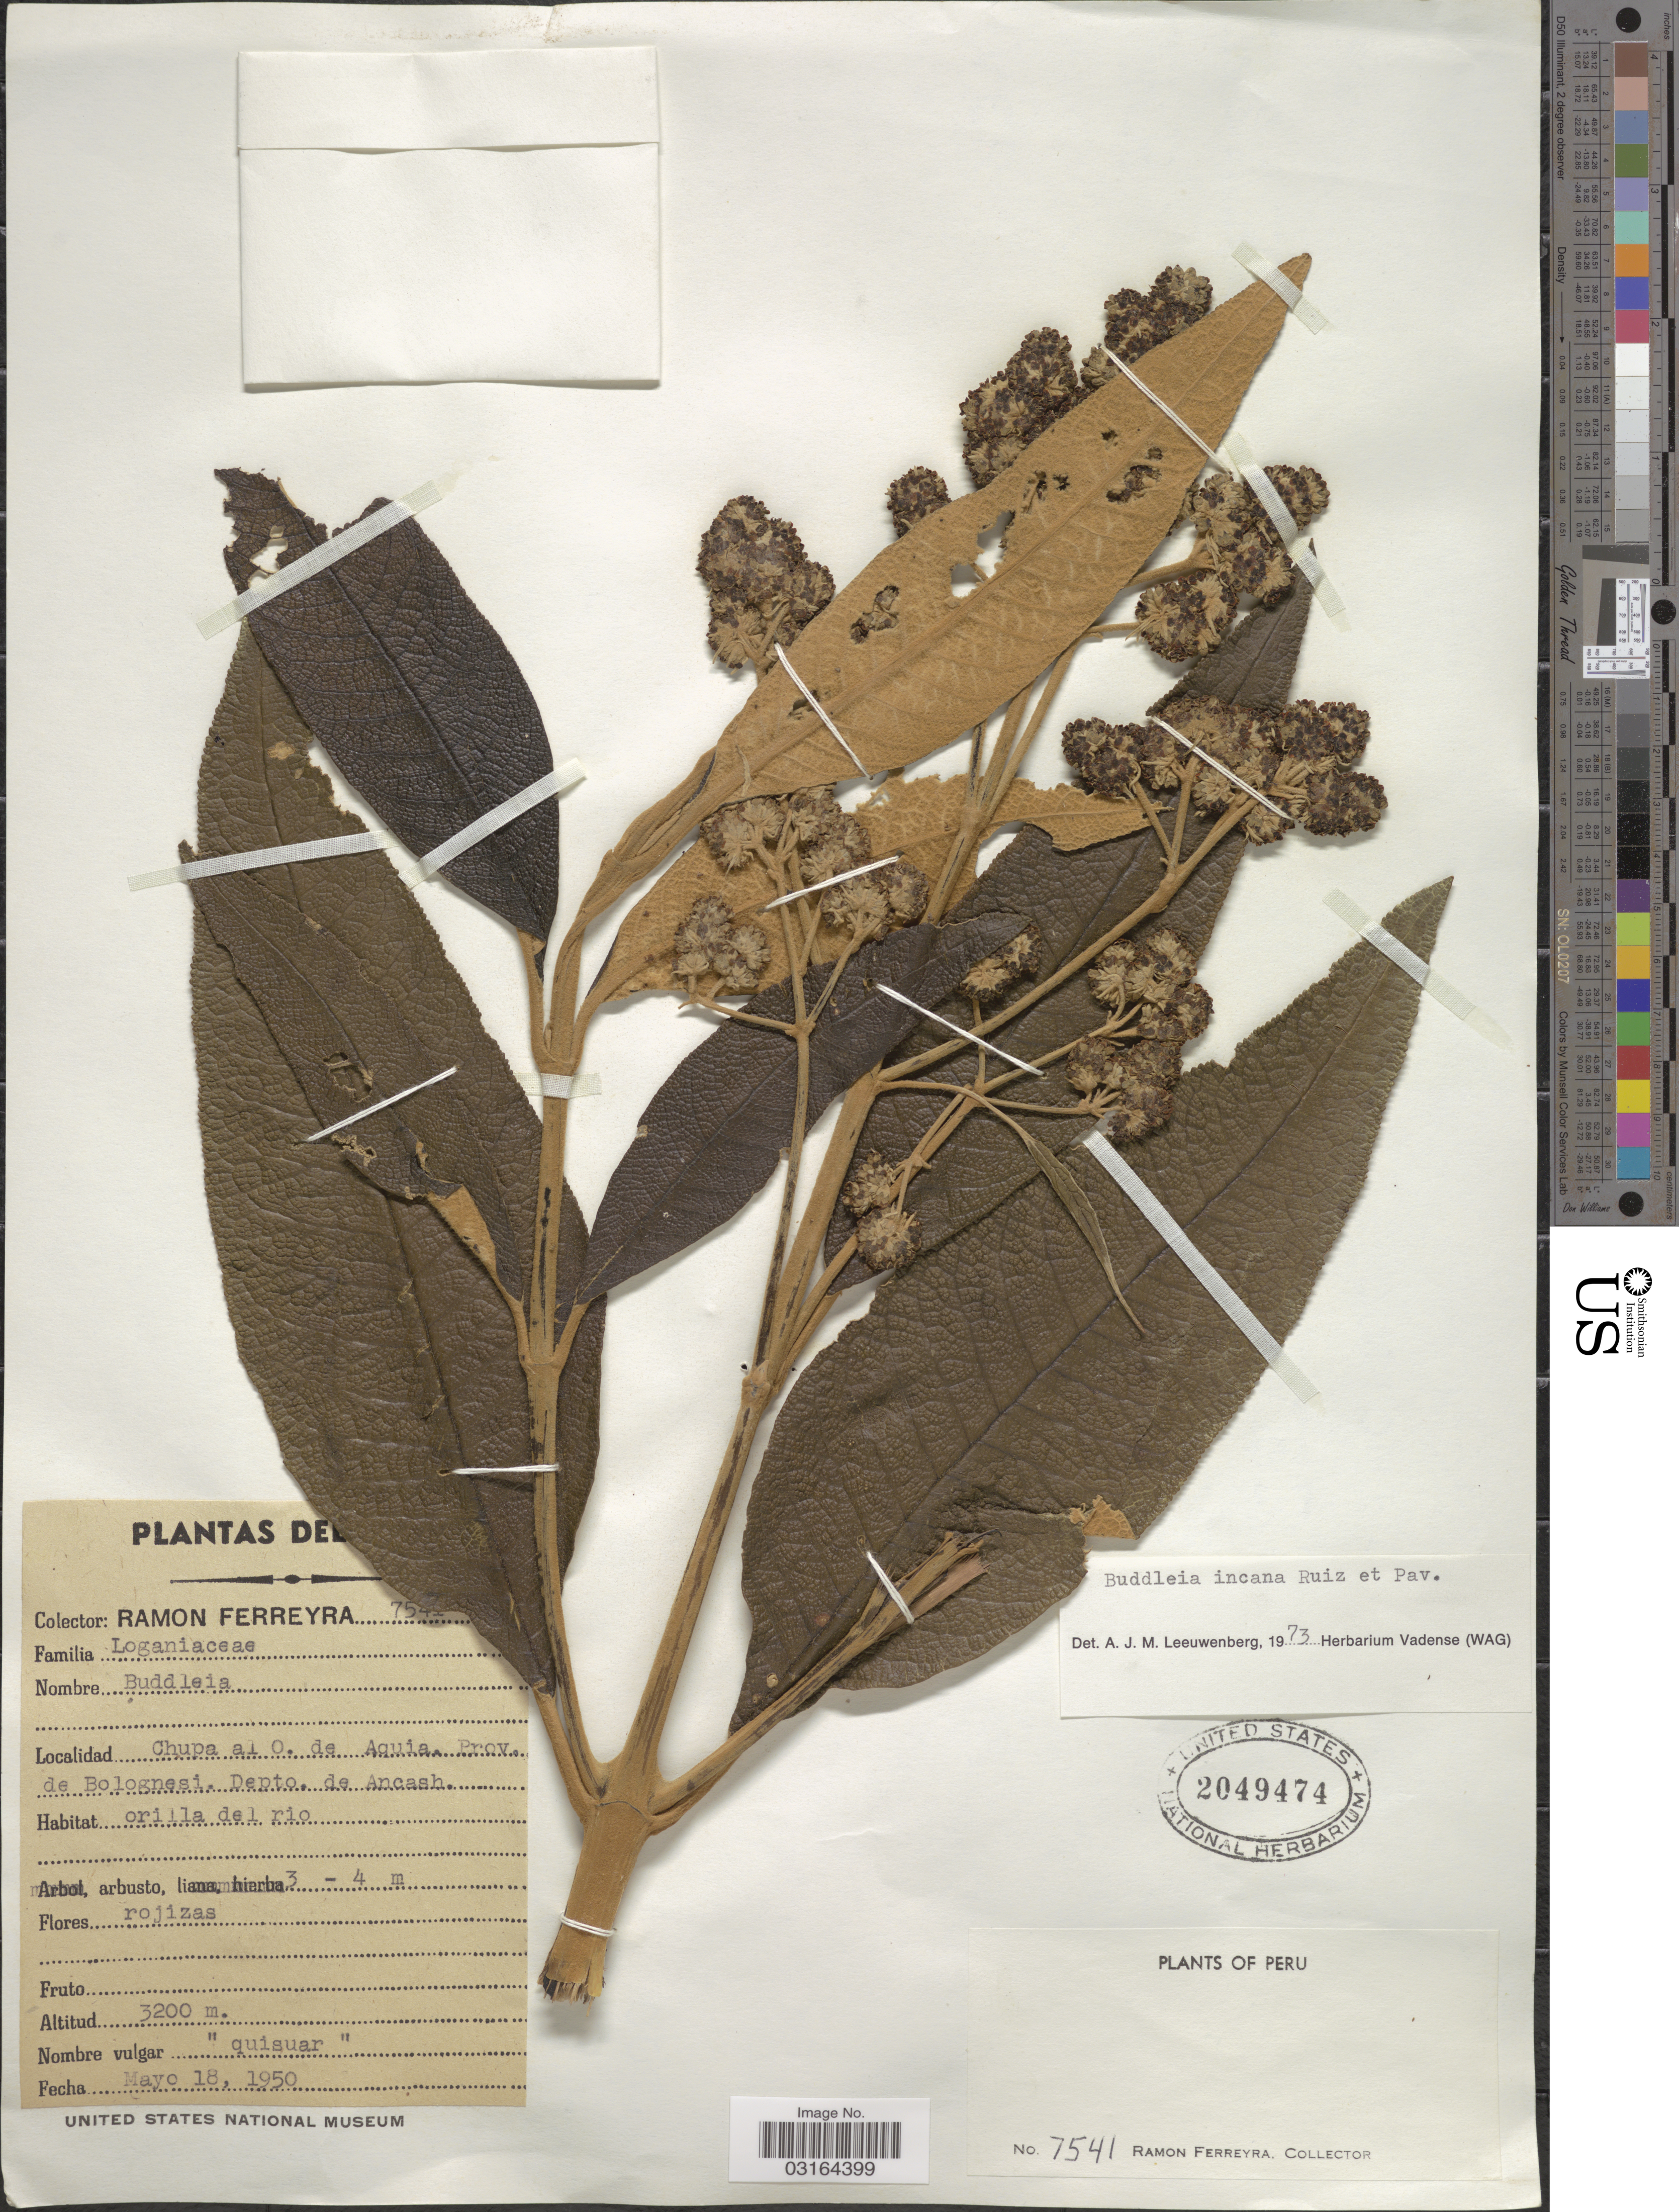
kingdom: Plantae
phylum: Tracheophyta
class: Magnoliopsida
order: Lamiales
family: Scrophulariaceae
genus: Buddleja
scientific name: Buddleja incana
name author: Ruiz & Pav.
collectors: R. A. Ferreyra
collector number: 7541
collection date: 1950-05-18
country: Peru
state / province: Ancash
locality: Chupa al O. de Aquia, Prov. de Bolognesi, Depto. de Ancash.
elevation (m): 3200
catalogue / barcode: US 2049474